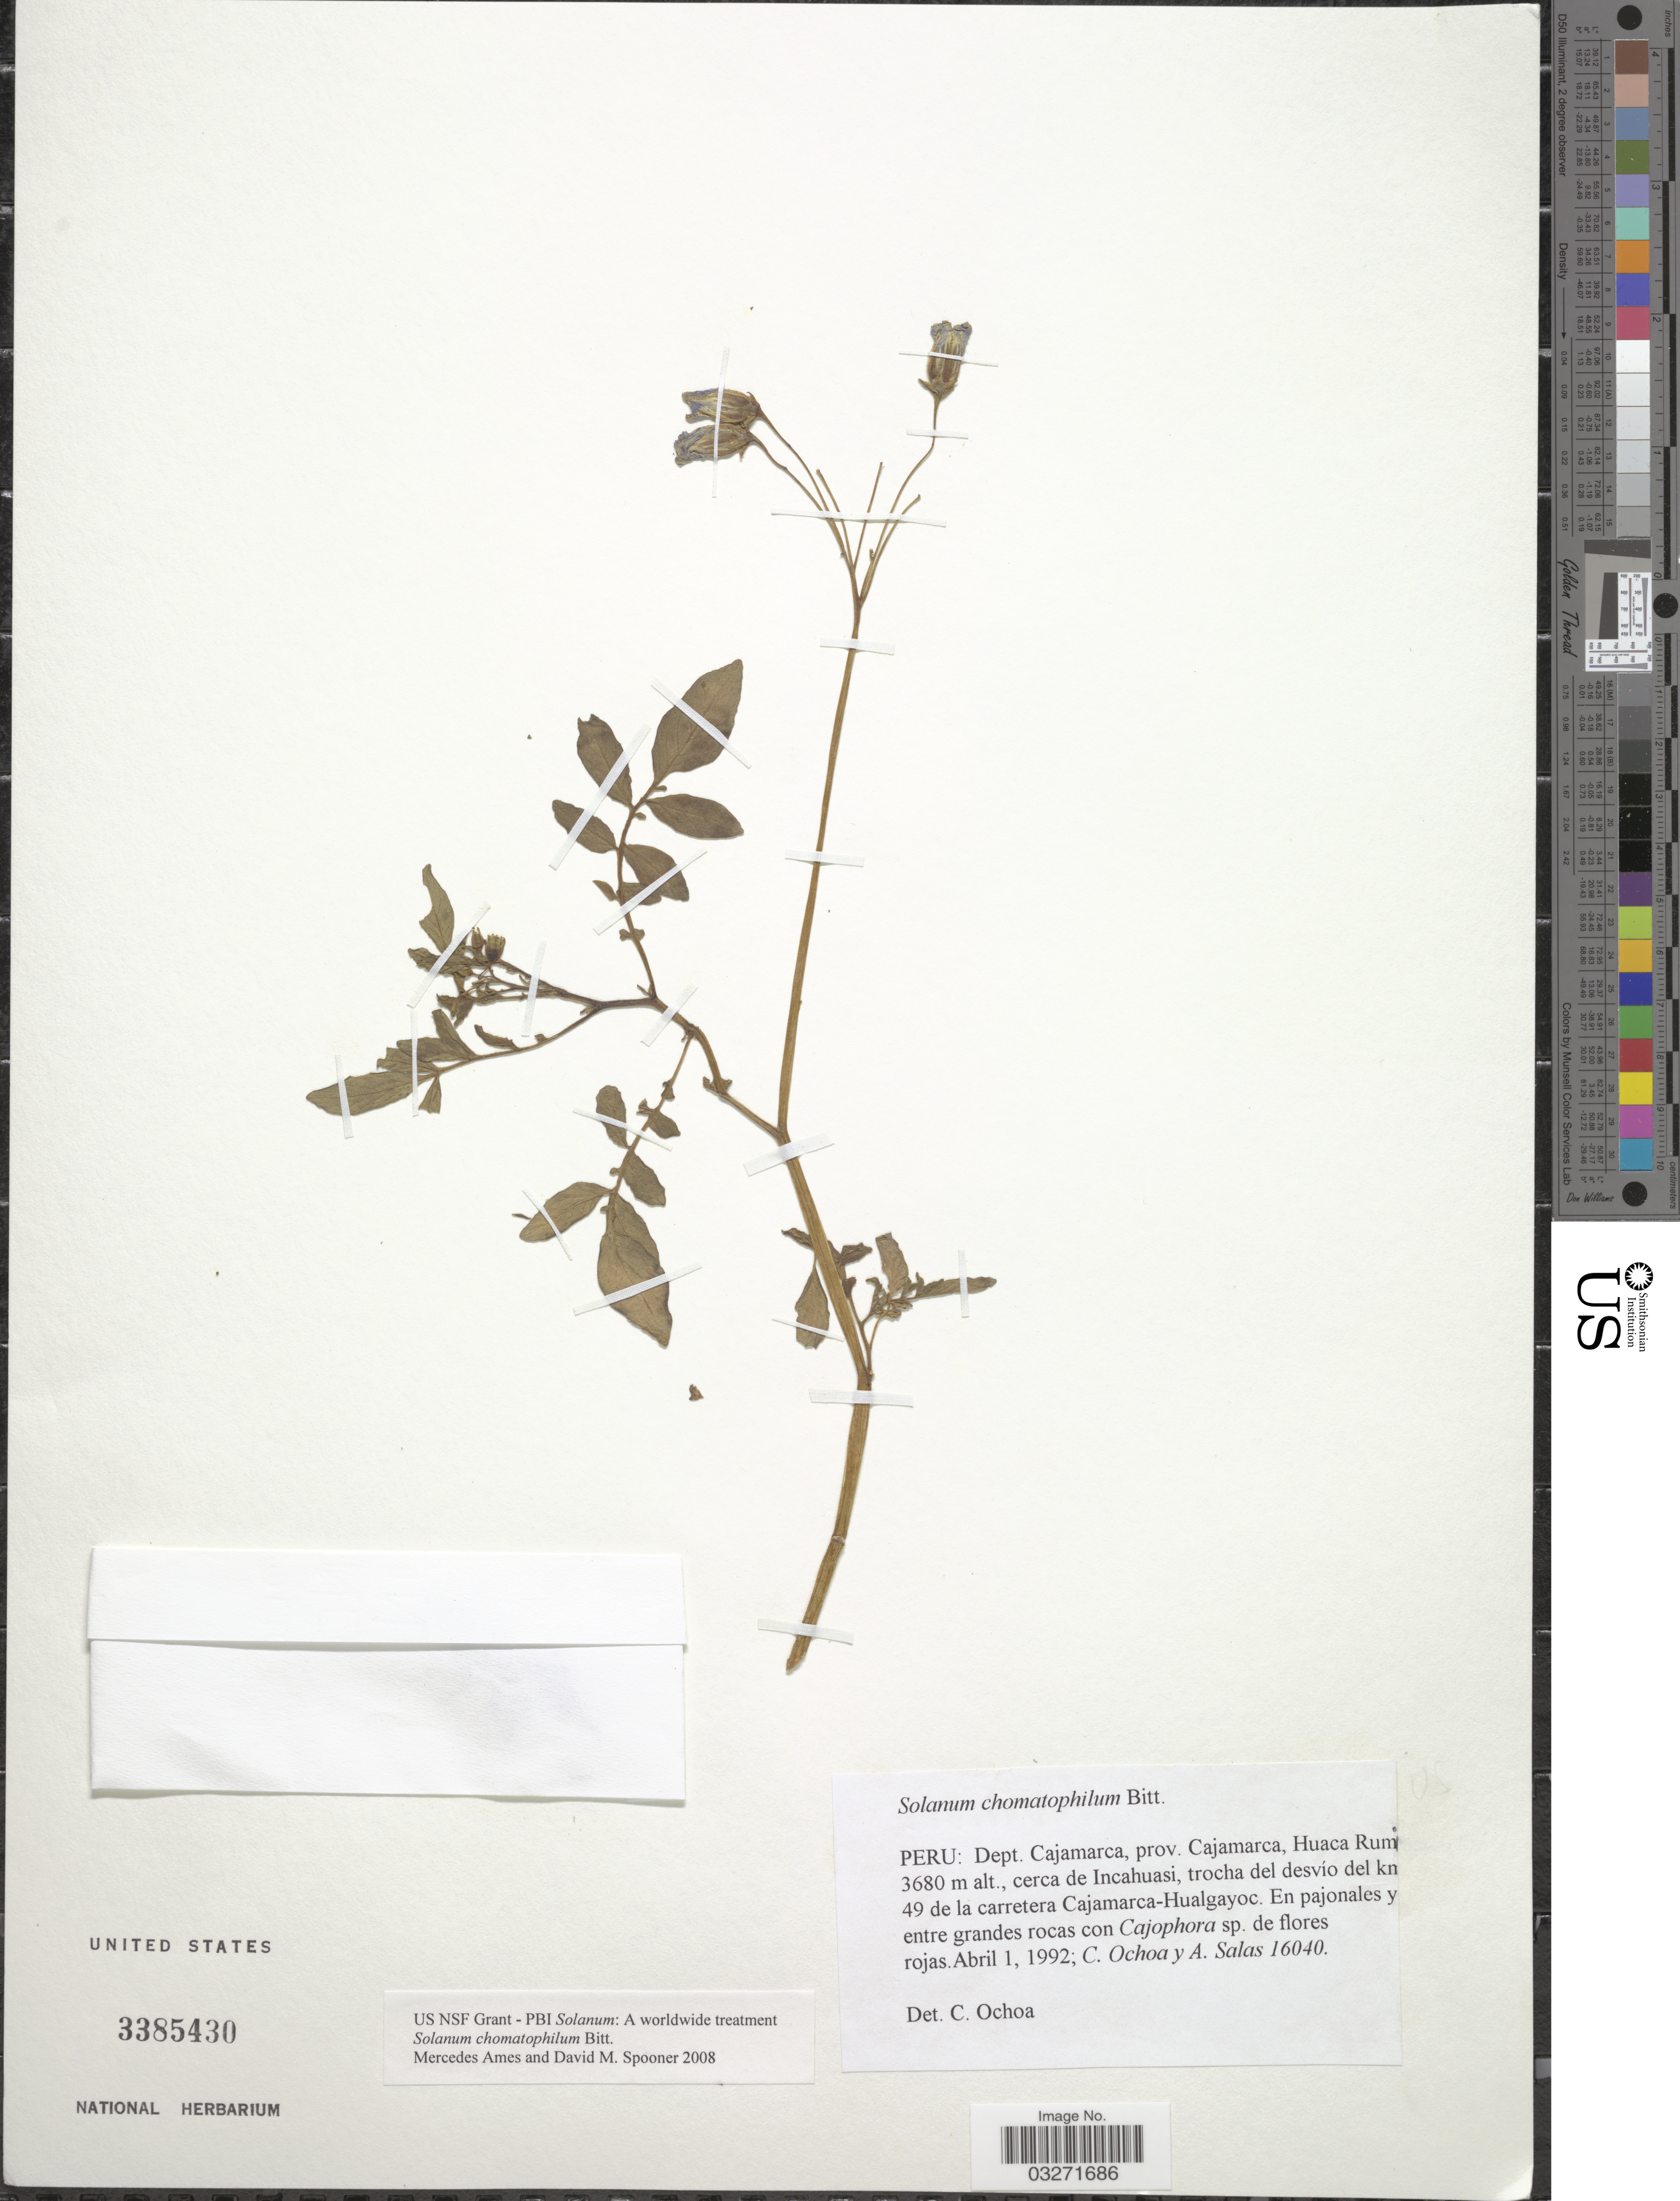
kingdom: Plantae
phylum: Tracheophyta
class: Magnoliopsida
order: Solanales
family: Solanaceae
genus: Solanum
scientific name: Solanum chomatophilum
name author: Bitter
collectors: C. Ochoa & A. Salas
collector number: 16040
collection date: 1992-04-01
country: Peru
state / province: Cajamarca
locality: Huaca Rumi, cerca de Incahuasi, trocha del desvio del km. 49 de la carretera Cajamarca - Hualgayoc, prov. Cajamaraca, Dept. Cajamarca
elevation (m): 3680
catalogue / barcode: US 3385430